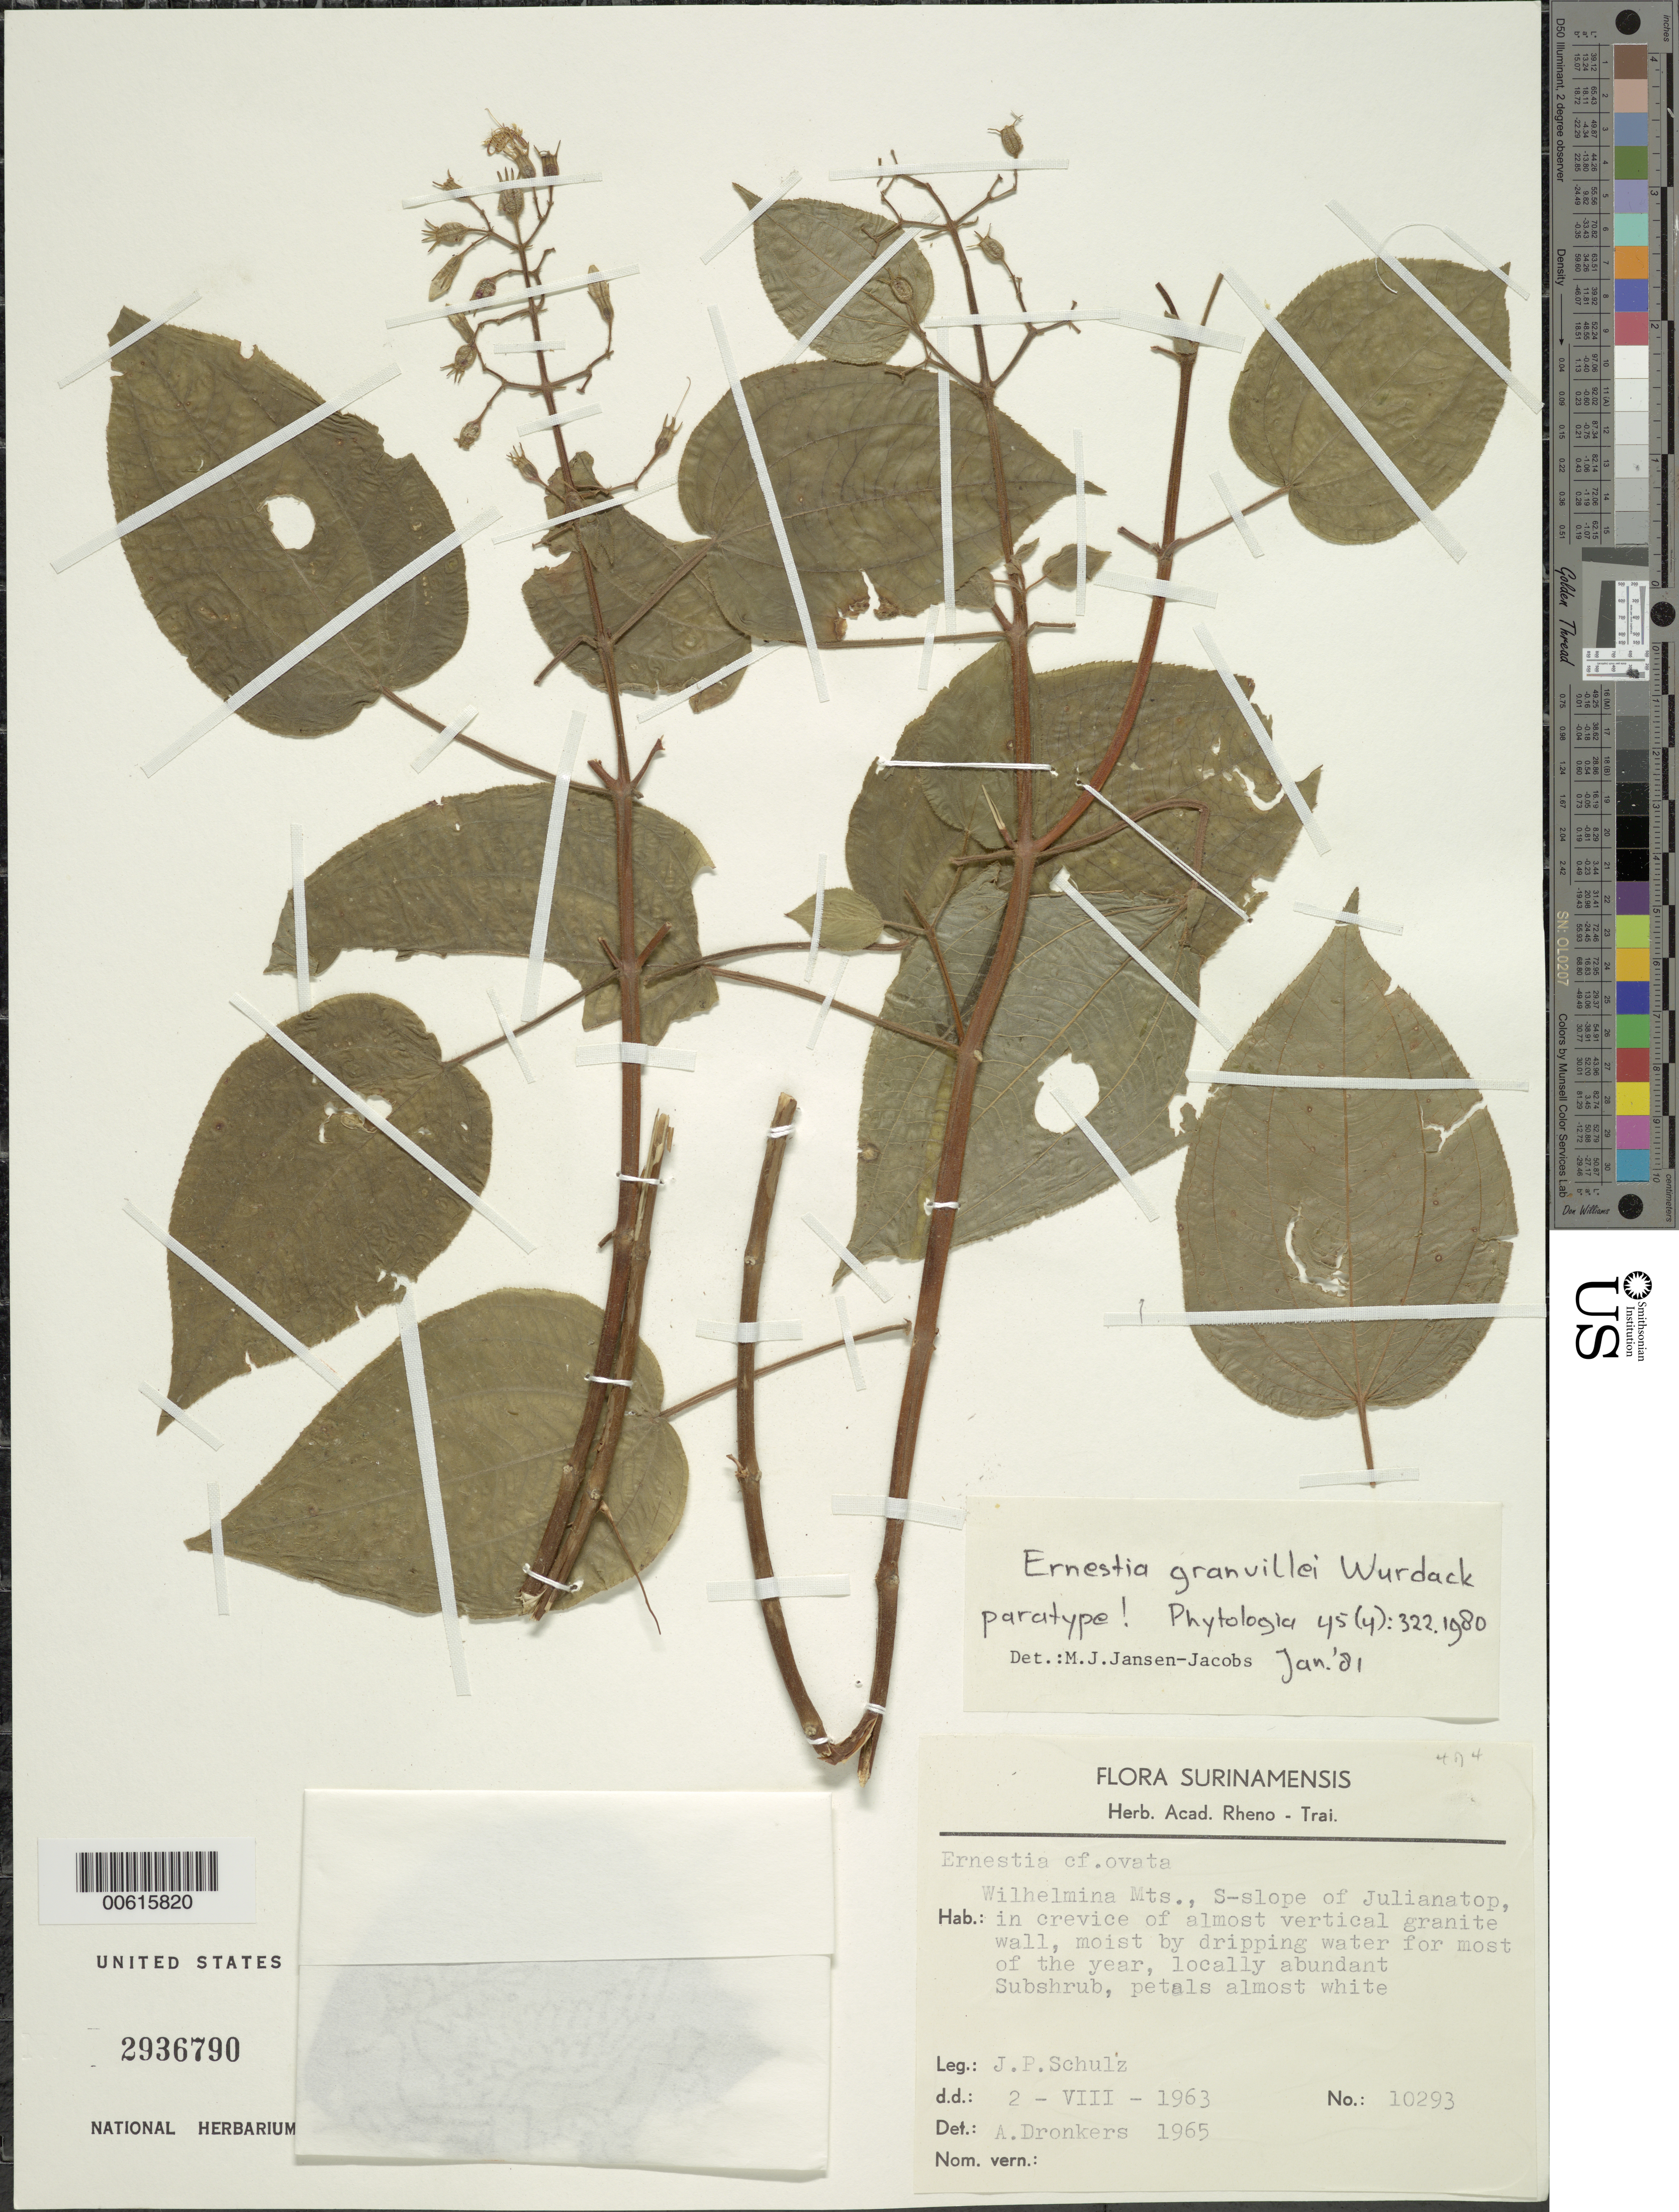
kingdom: Plantae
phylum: Tracheophyta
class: Magnoliopsida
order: Myrtales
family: Melastomataceae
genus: Ernestia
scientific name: Ernestia granvillei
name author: Wurdack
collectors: J. P. Schulz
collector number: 10293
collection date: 1963-08-02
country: Suriname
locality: Wilhelmina Mts., S-slope of Julianatop.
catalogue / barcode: US 2936790